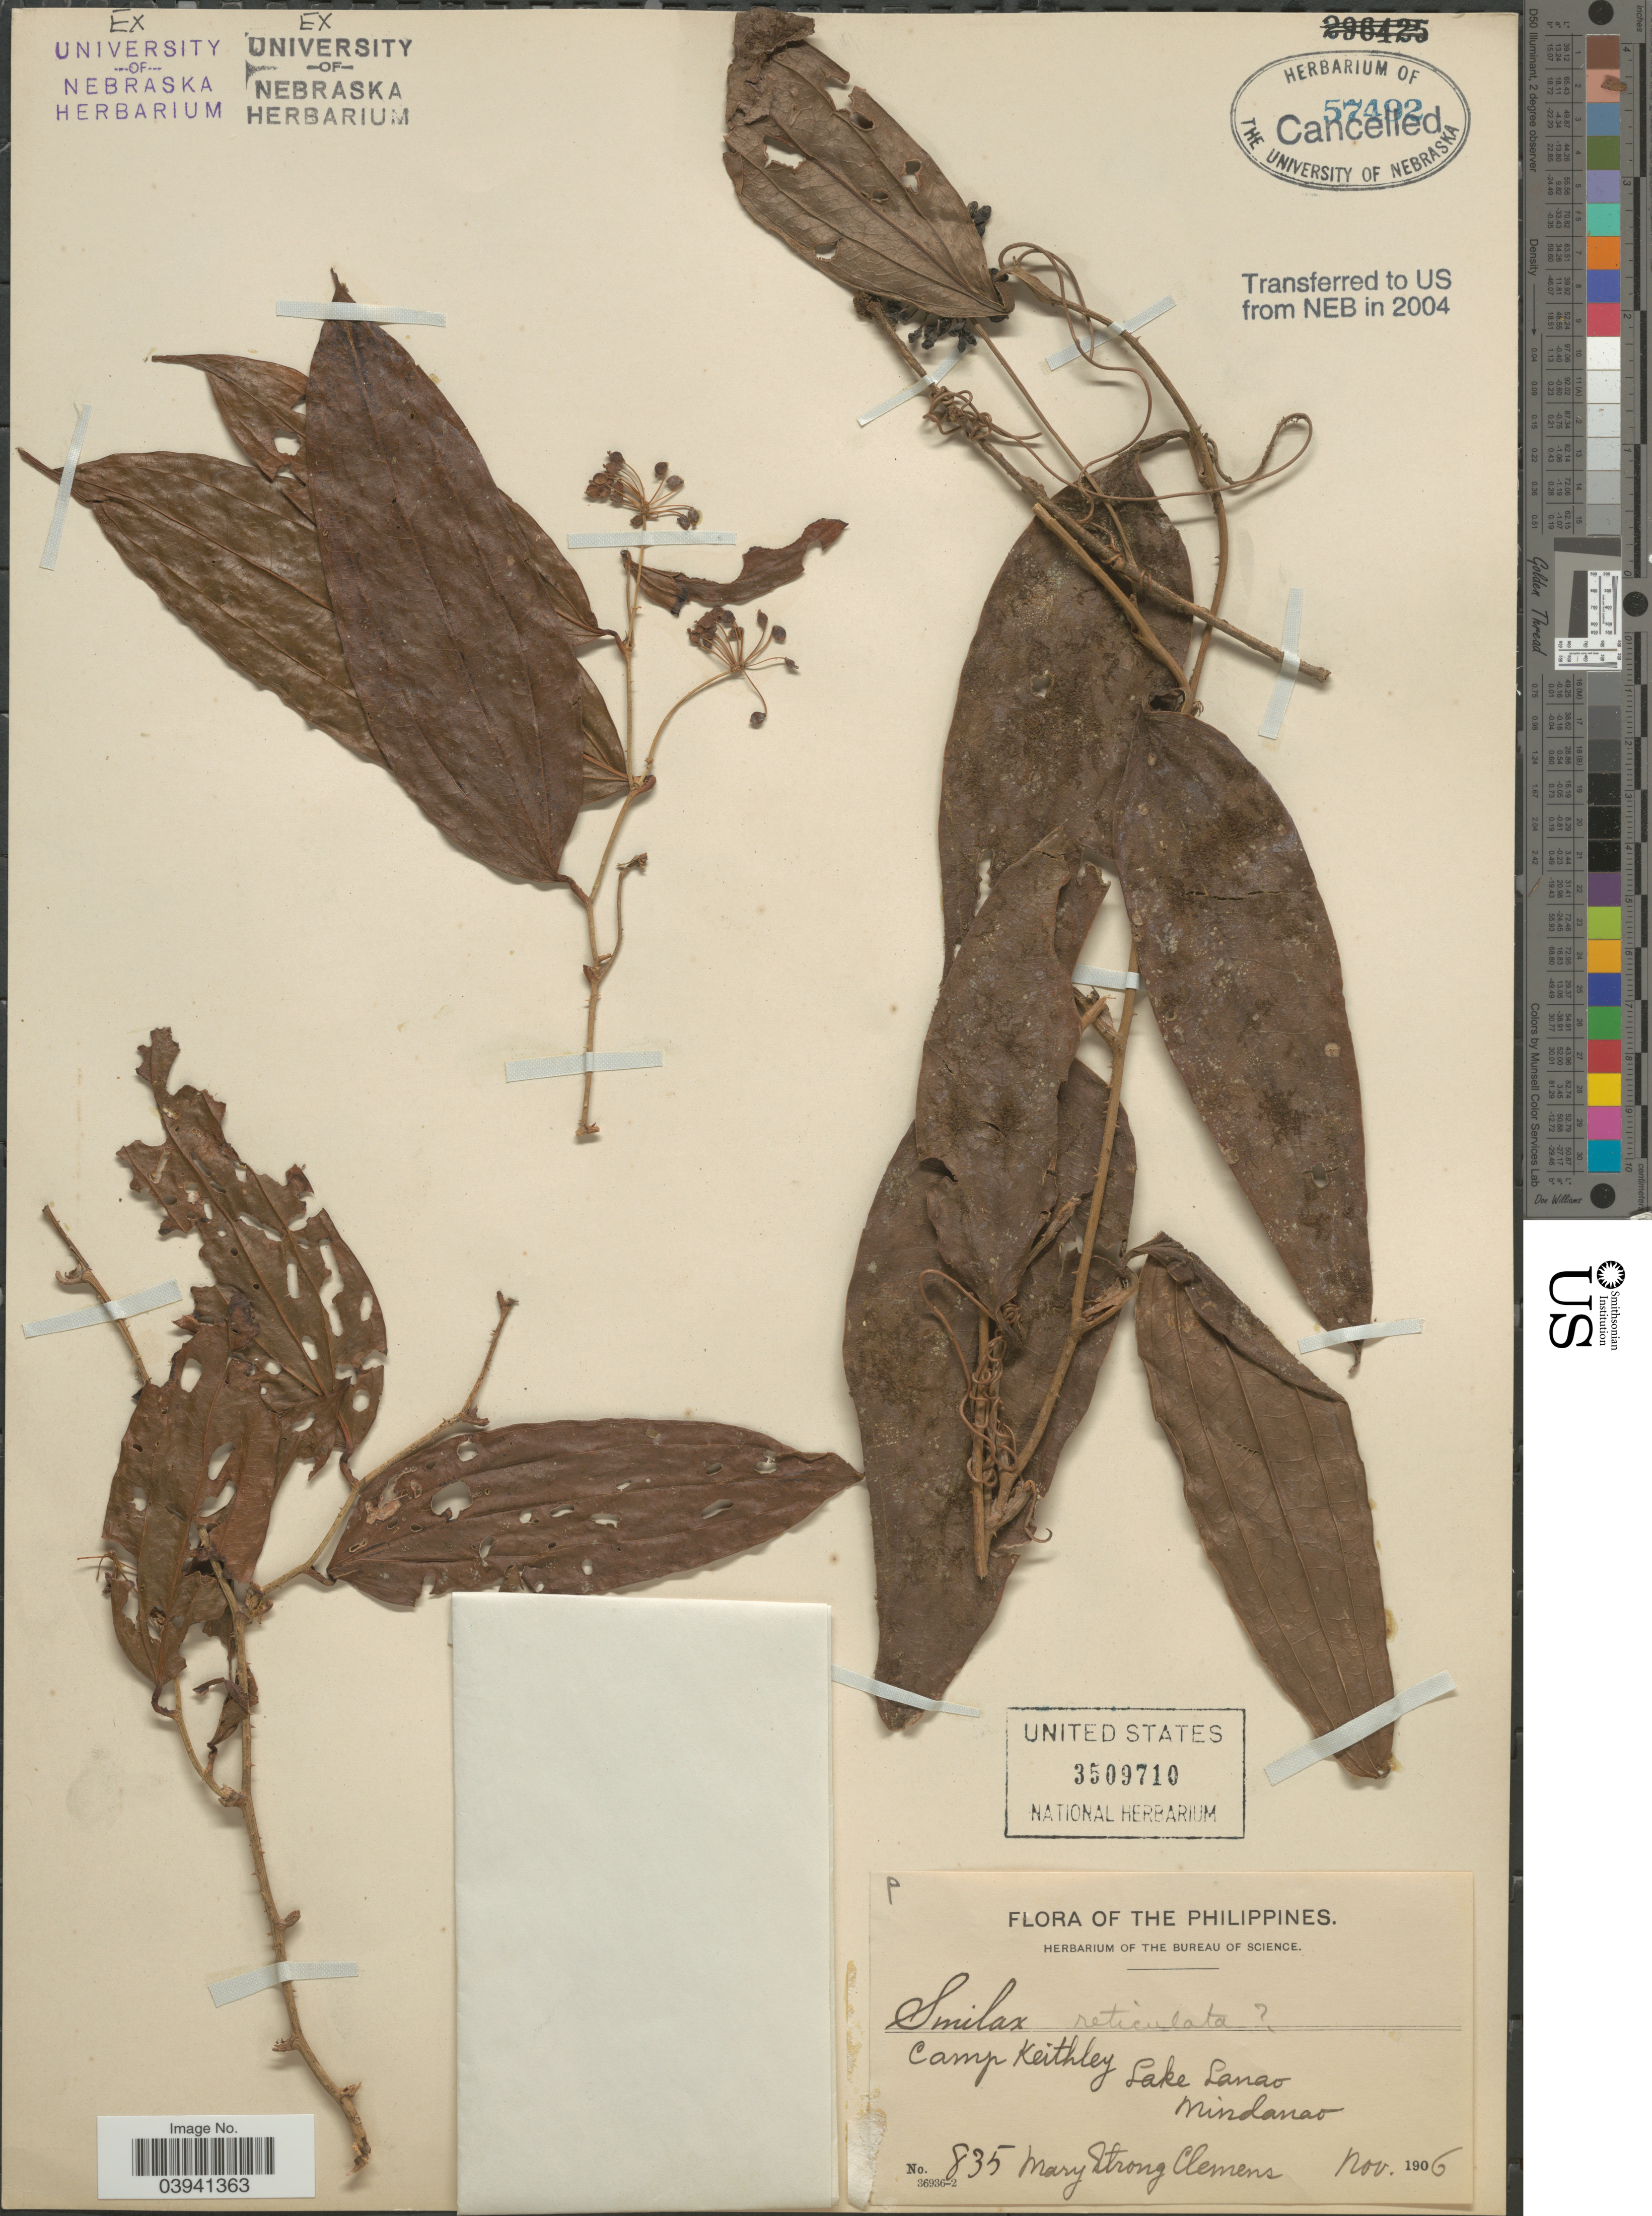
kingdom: Plantae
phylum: Tracheophyta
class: Liliopsida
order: Liliales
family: Smilacaceae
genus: Smilax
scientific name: Smilax sp.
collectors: M. S. Clemens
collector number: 835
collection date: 1906-11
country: Philippines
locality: Camp Keithley, Lake Lanao, Mindanao.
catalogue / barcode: US 3509710